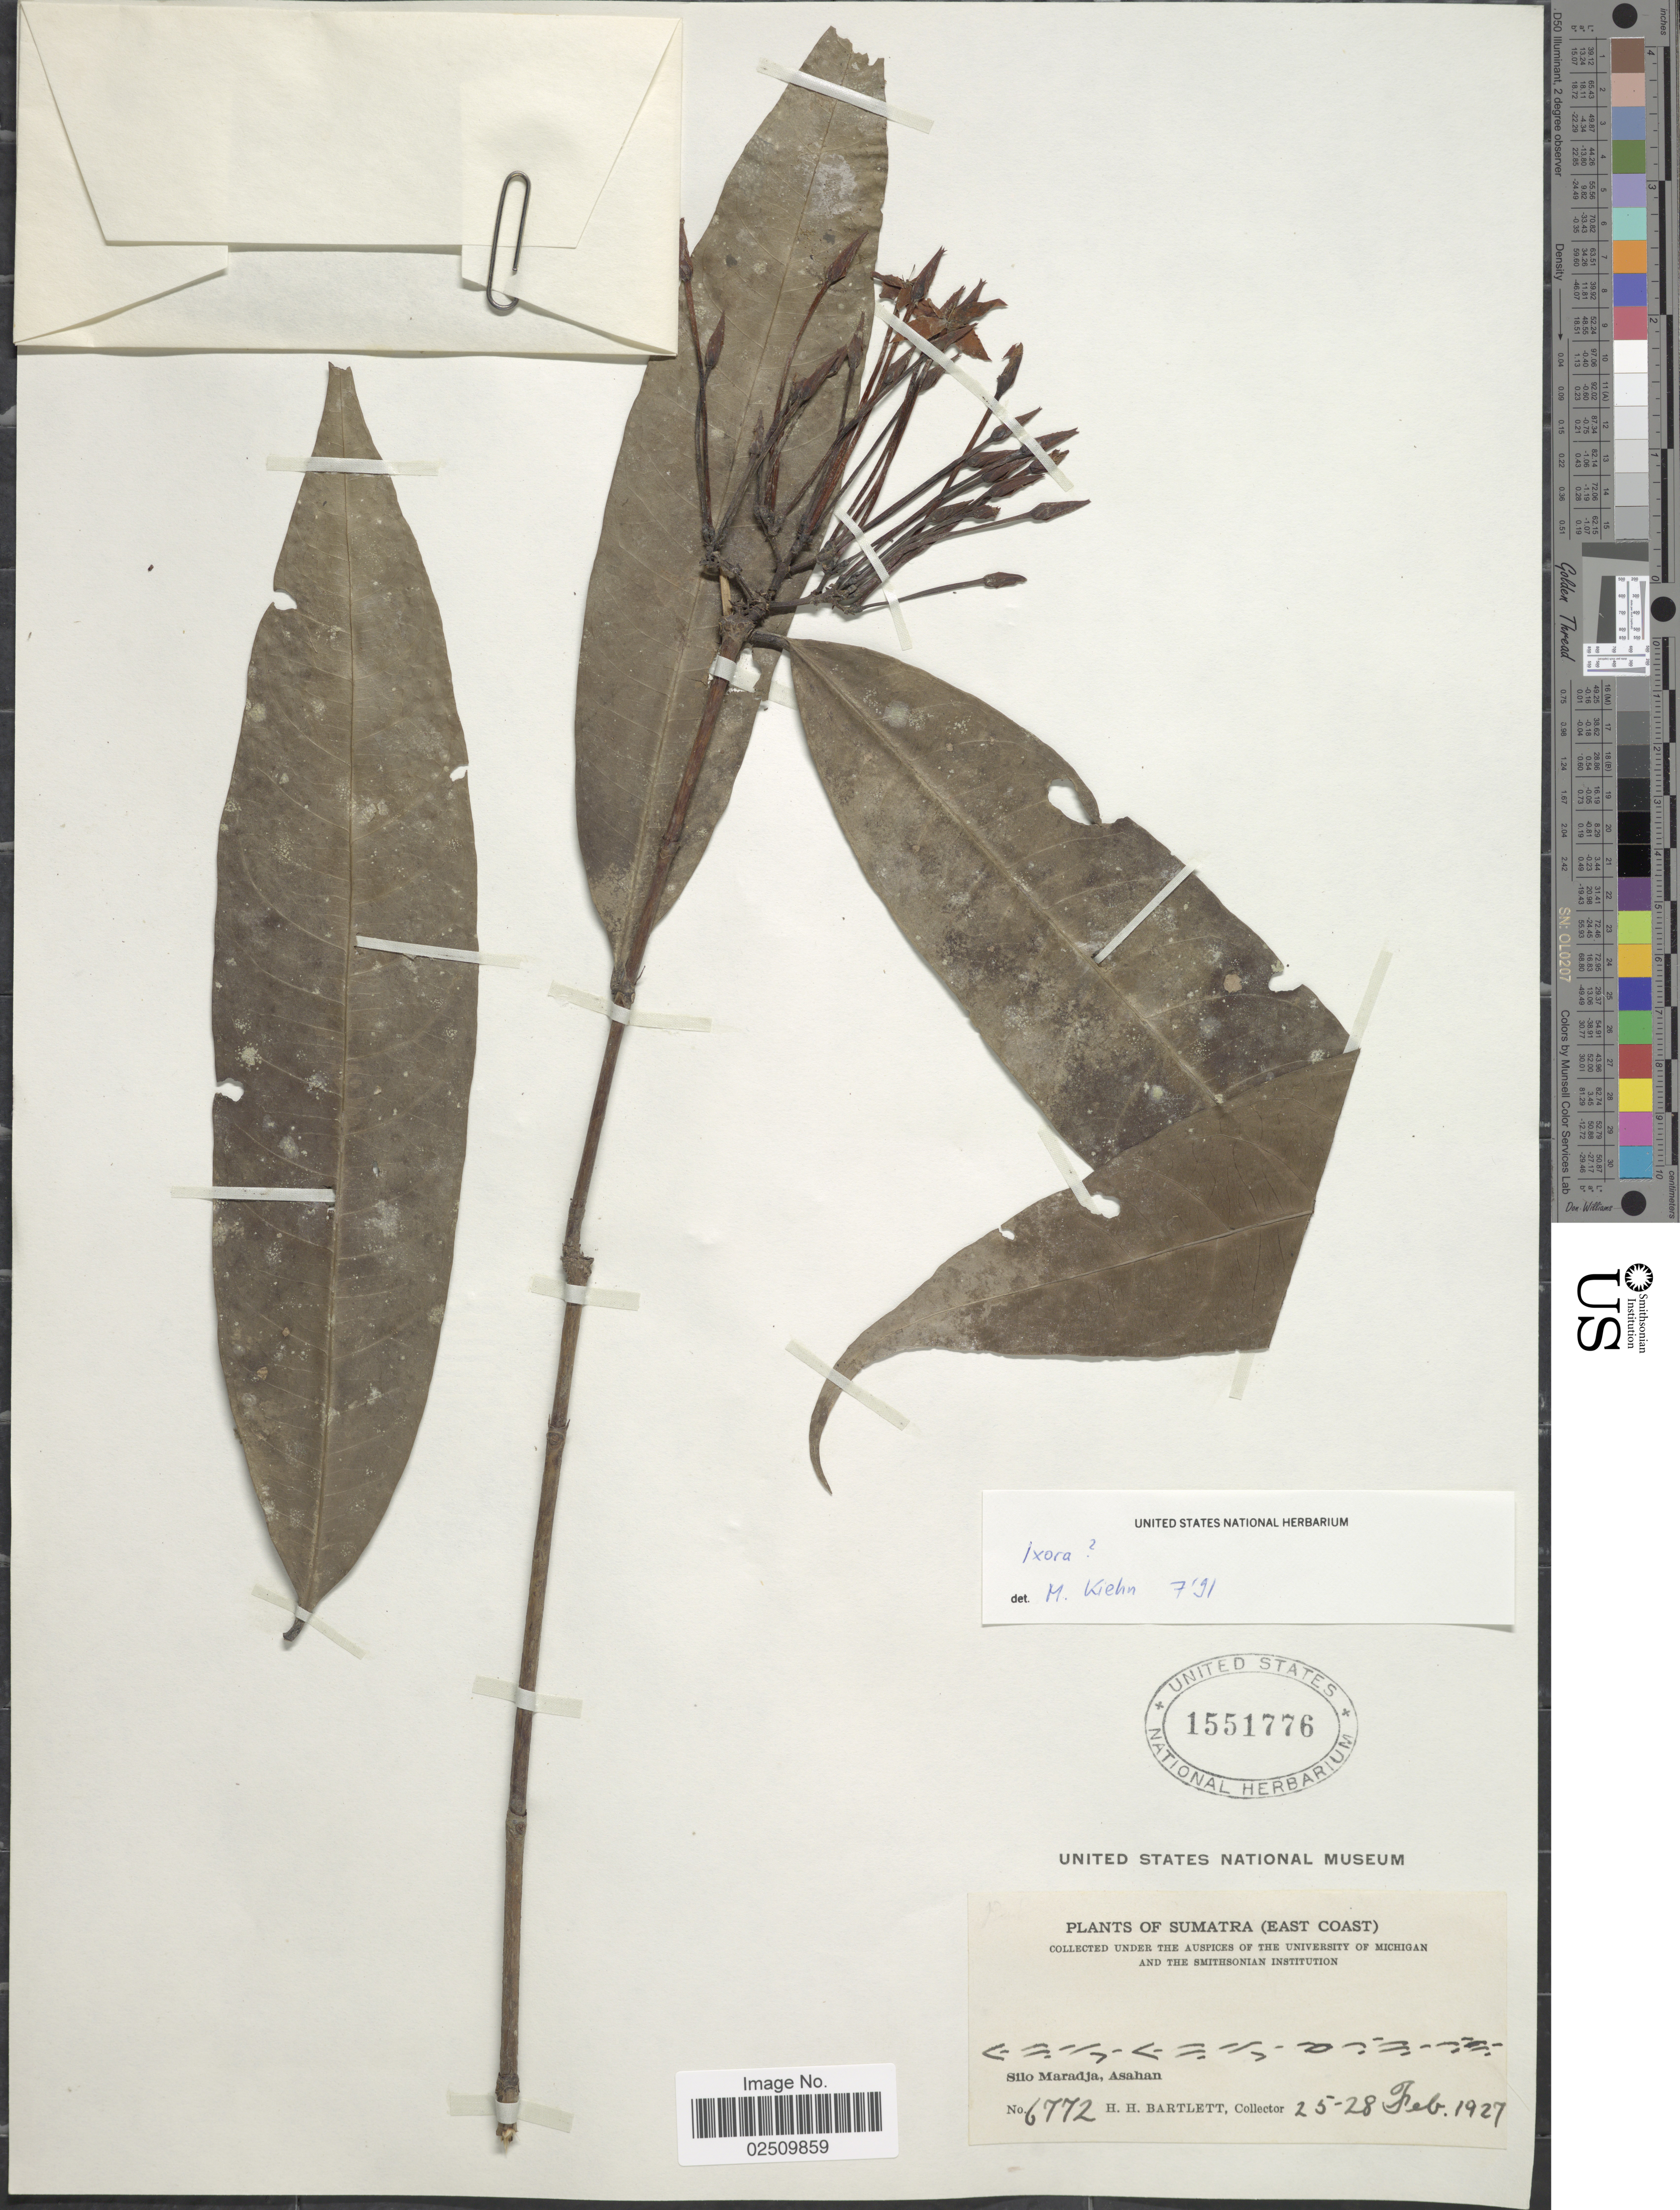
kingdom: Plantae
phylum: Tracheophyta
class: Magnoliopsida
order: Gentianales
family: Rubiaceae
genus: Ixora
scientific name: Ixora sp.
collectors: H. H. Bartlett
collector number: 6772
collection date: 1927-02-25/1927-02-28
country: Indonesia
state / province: Sumatra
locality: East Coast. Silo Maradja, Asahan.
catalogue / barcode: US 1551776